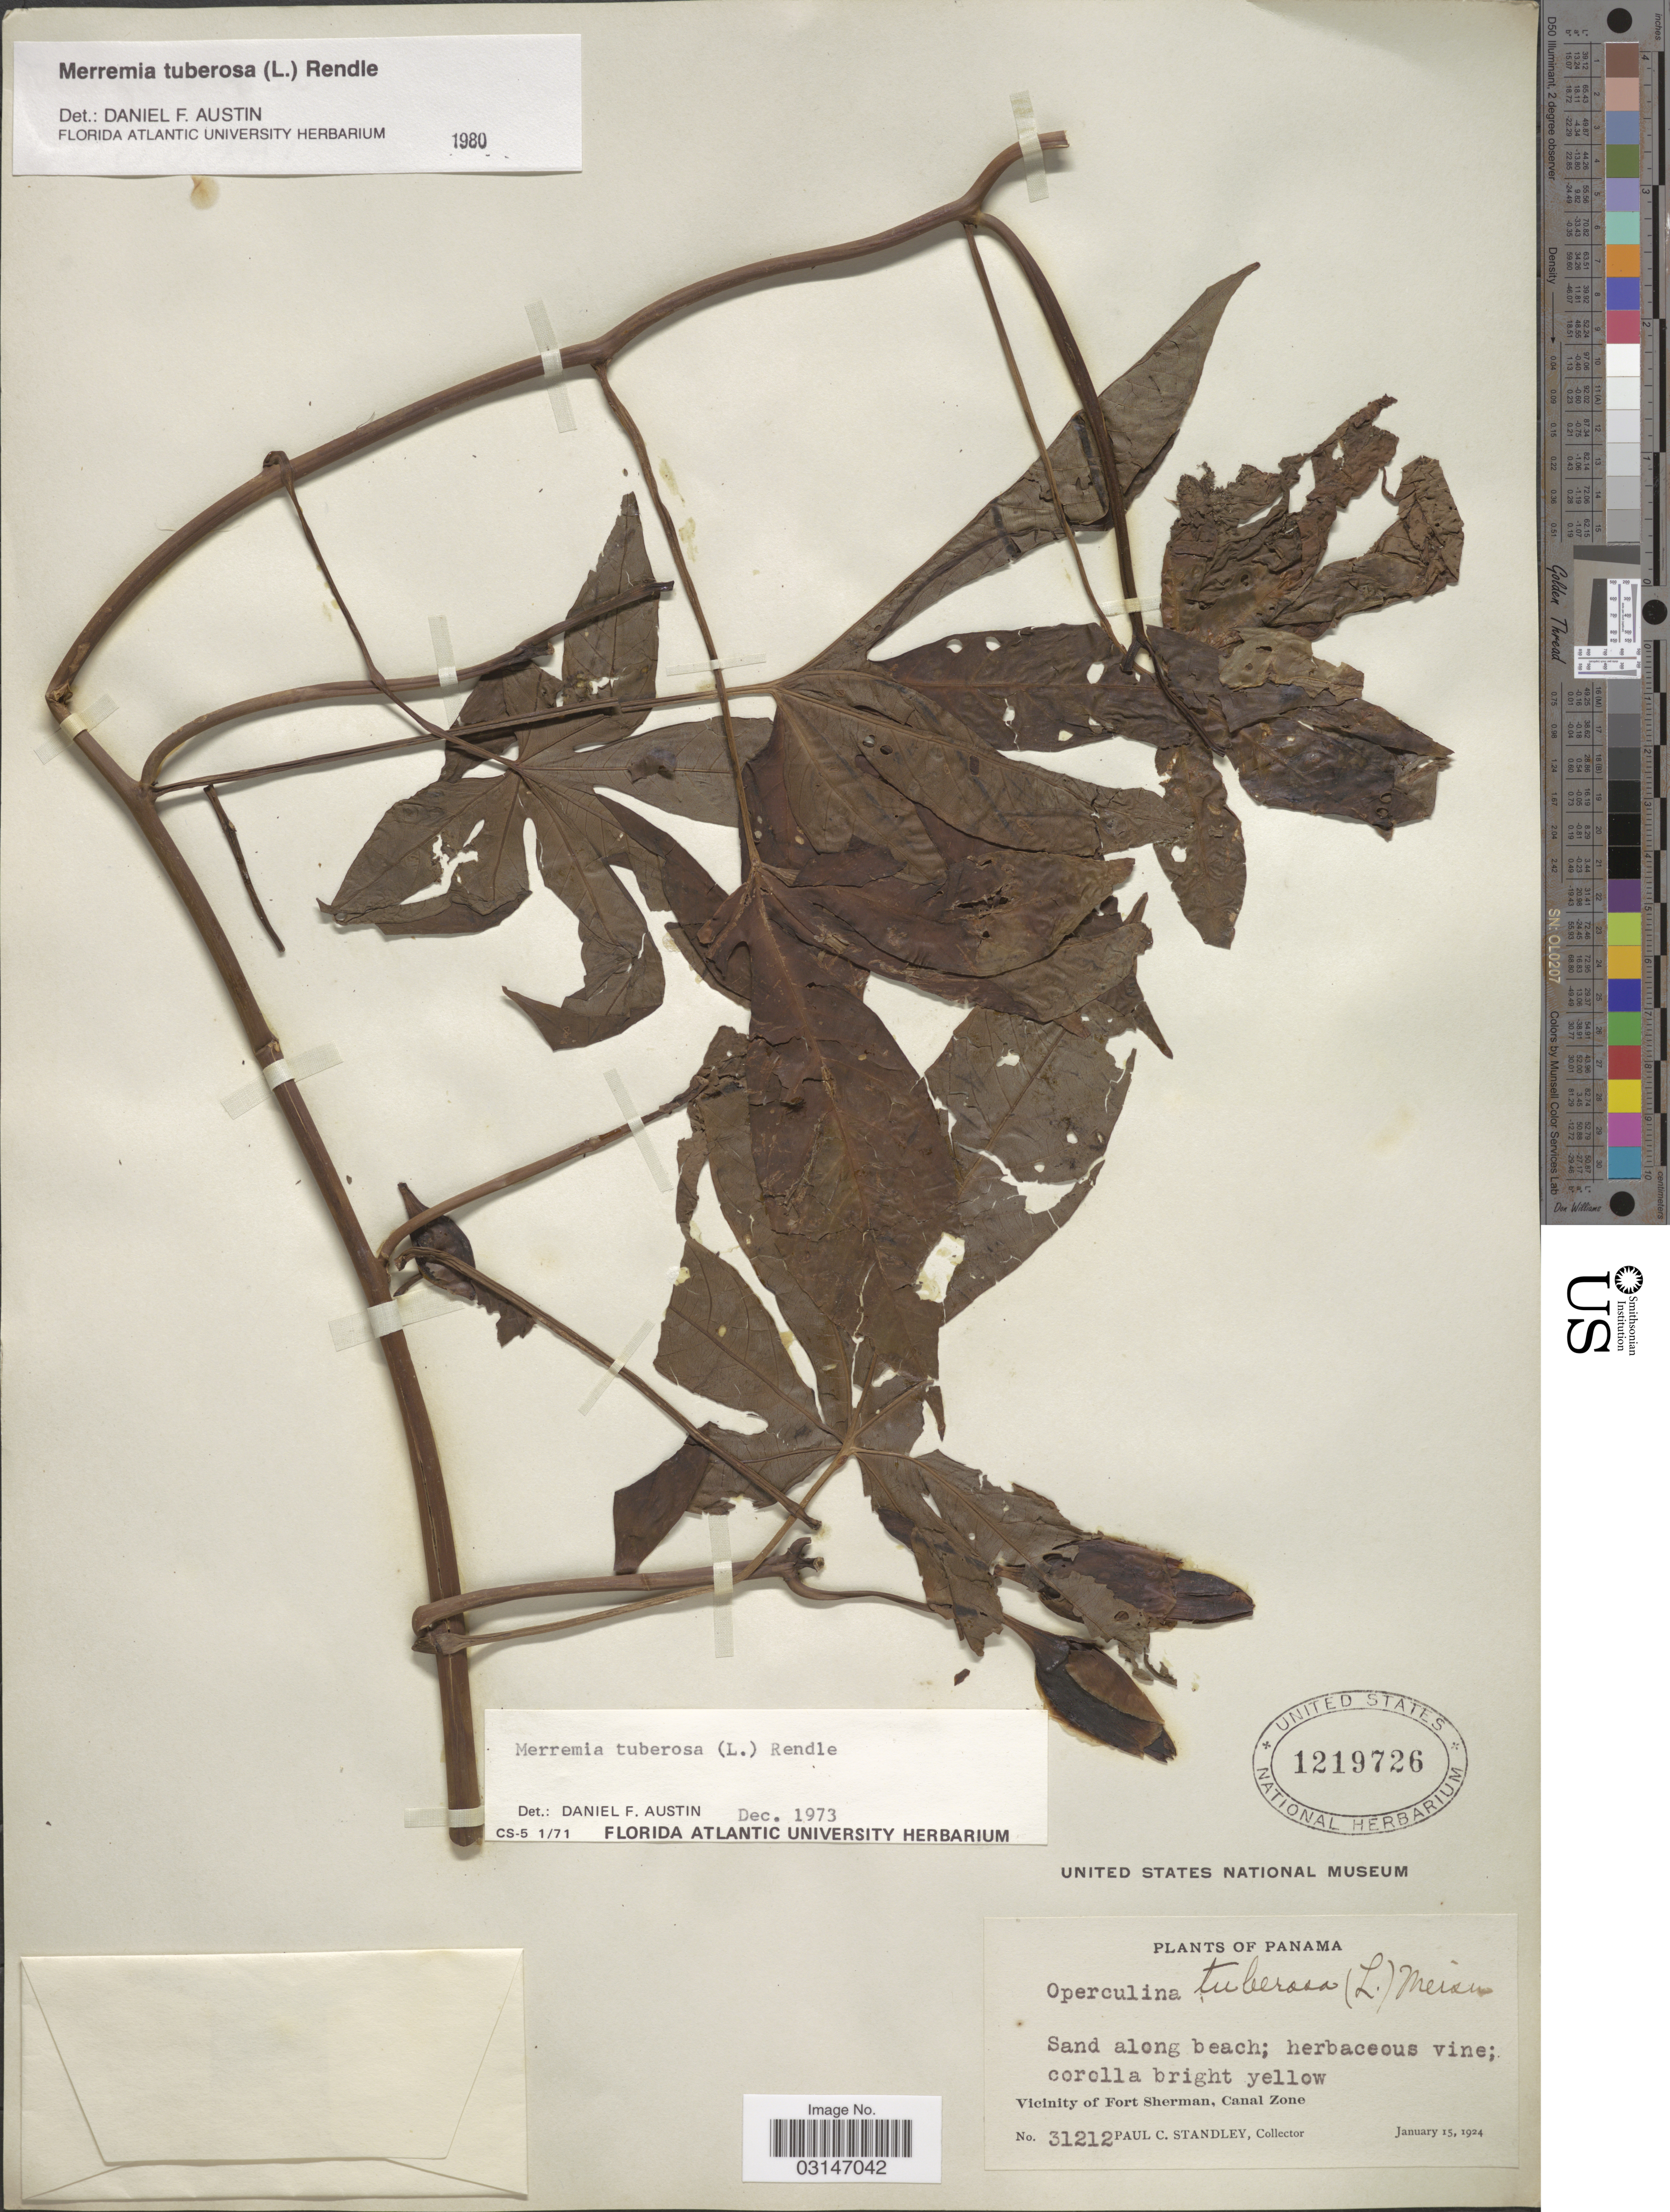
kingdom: Plantae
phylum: Tracheophyta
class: Magnoliopsida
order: Solanales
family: Convolvulaceae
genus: Distimake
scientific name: Distimake tuberosus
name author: (L.) A. R. Simões & Staples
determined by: Strong, Mark T., (BOT), Smithsonian Institution - National Museum of Natural History (UNITED STATES)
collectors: P. C. Standley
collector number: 31212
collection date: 1924-01-15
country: Panama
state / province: Colón / Panamá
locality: Vicinity of Fort Sherman, Canal Zone.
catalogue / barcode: US 1219726